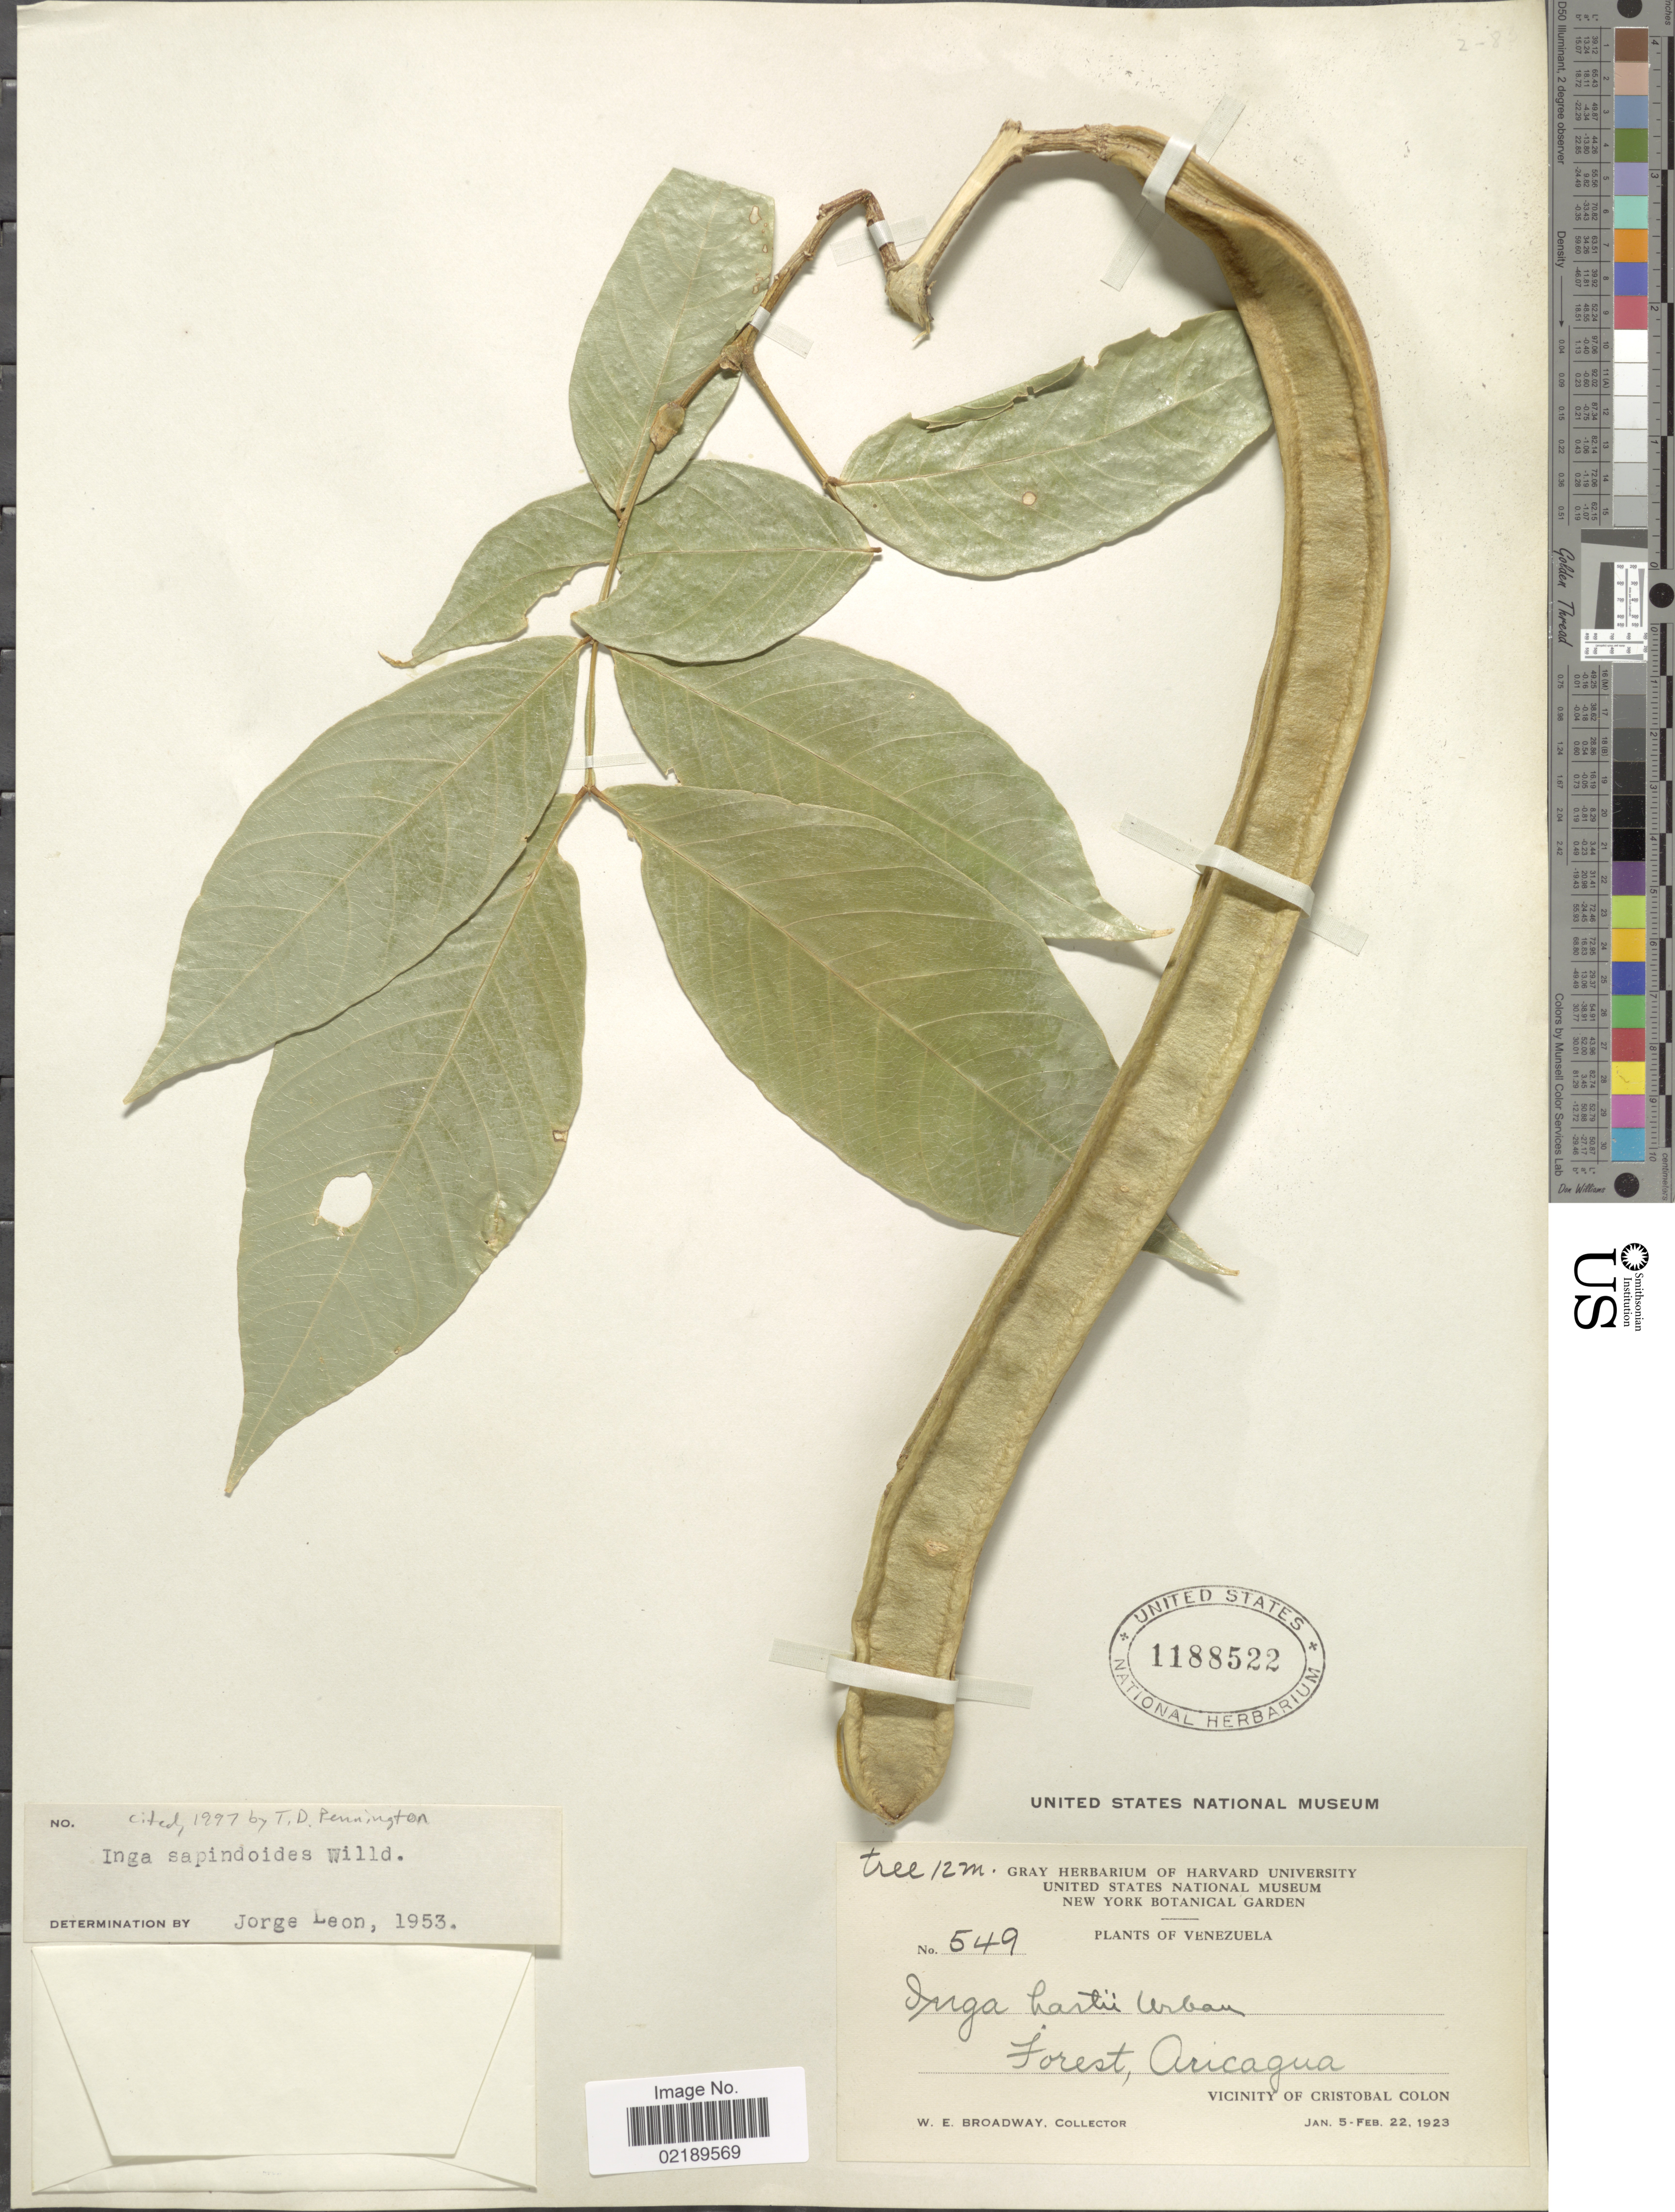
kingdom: Plantae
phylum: Tracheophyta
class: Magnoliopsida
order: Fabales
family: Fabaceae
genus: Inga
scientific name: Inga sapindoides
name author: Willd.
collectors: W. E. Broadway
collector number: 549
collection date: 1923-01-05/1923-02-22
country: Venezuela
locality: Forest, Aricagua, vicinity of Cristobal Colon.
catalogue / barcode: US 1188522